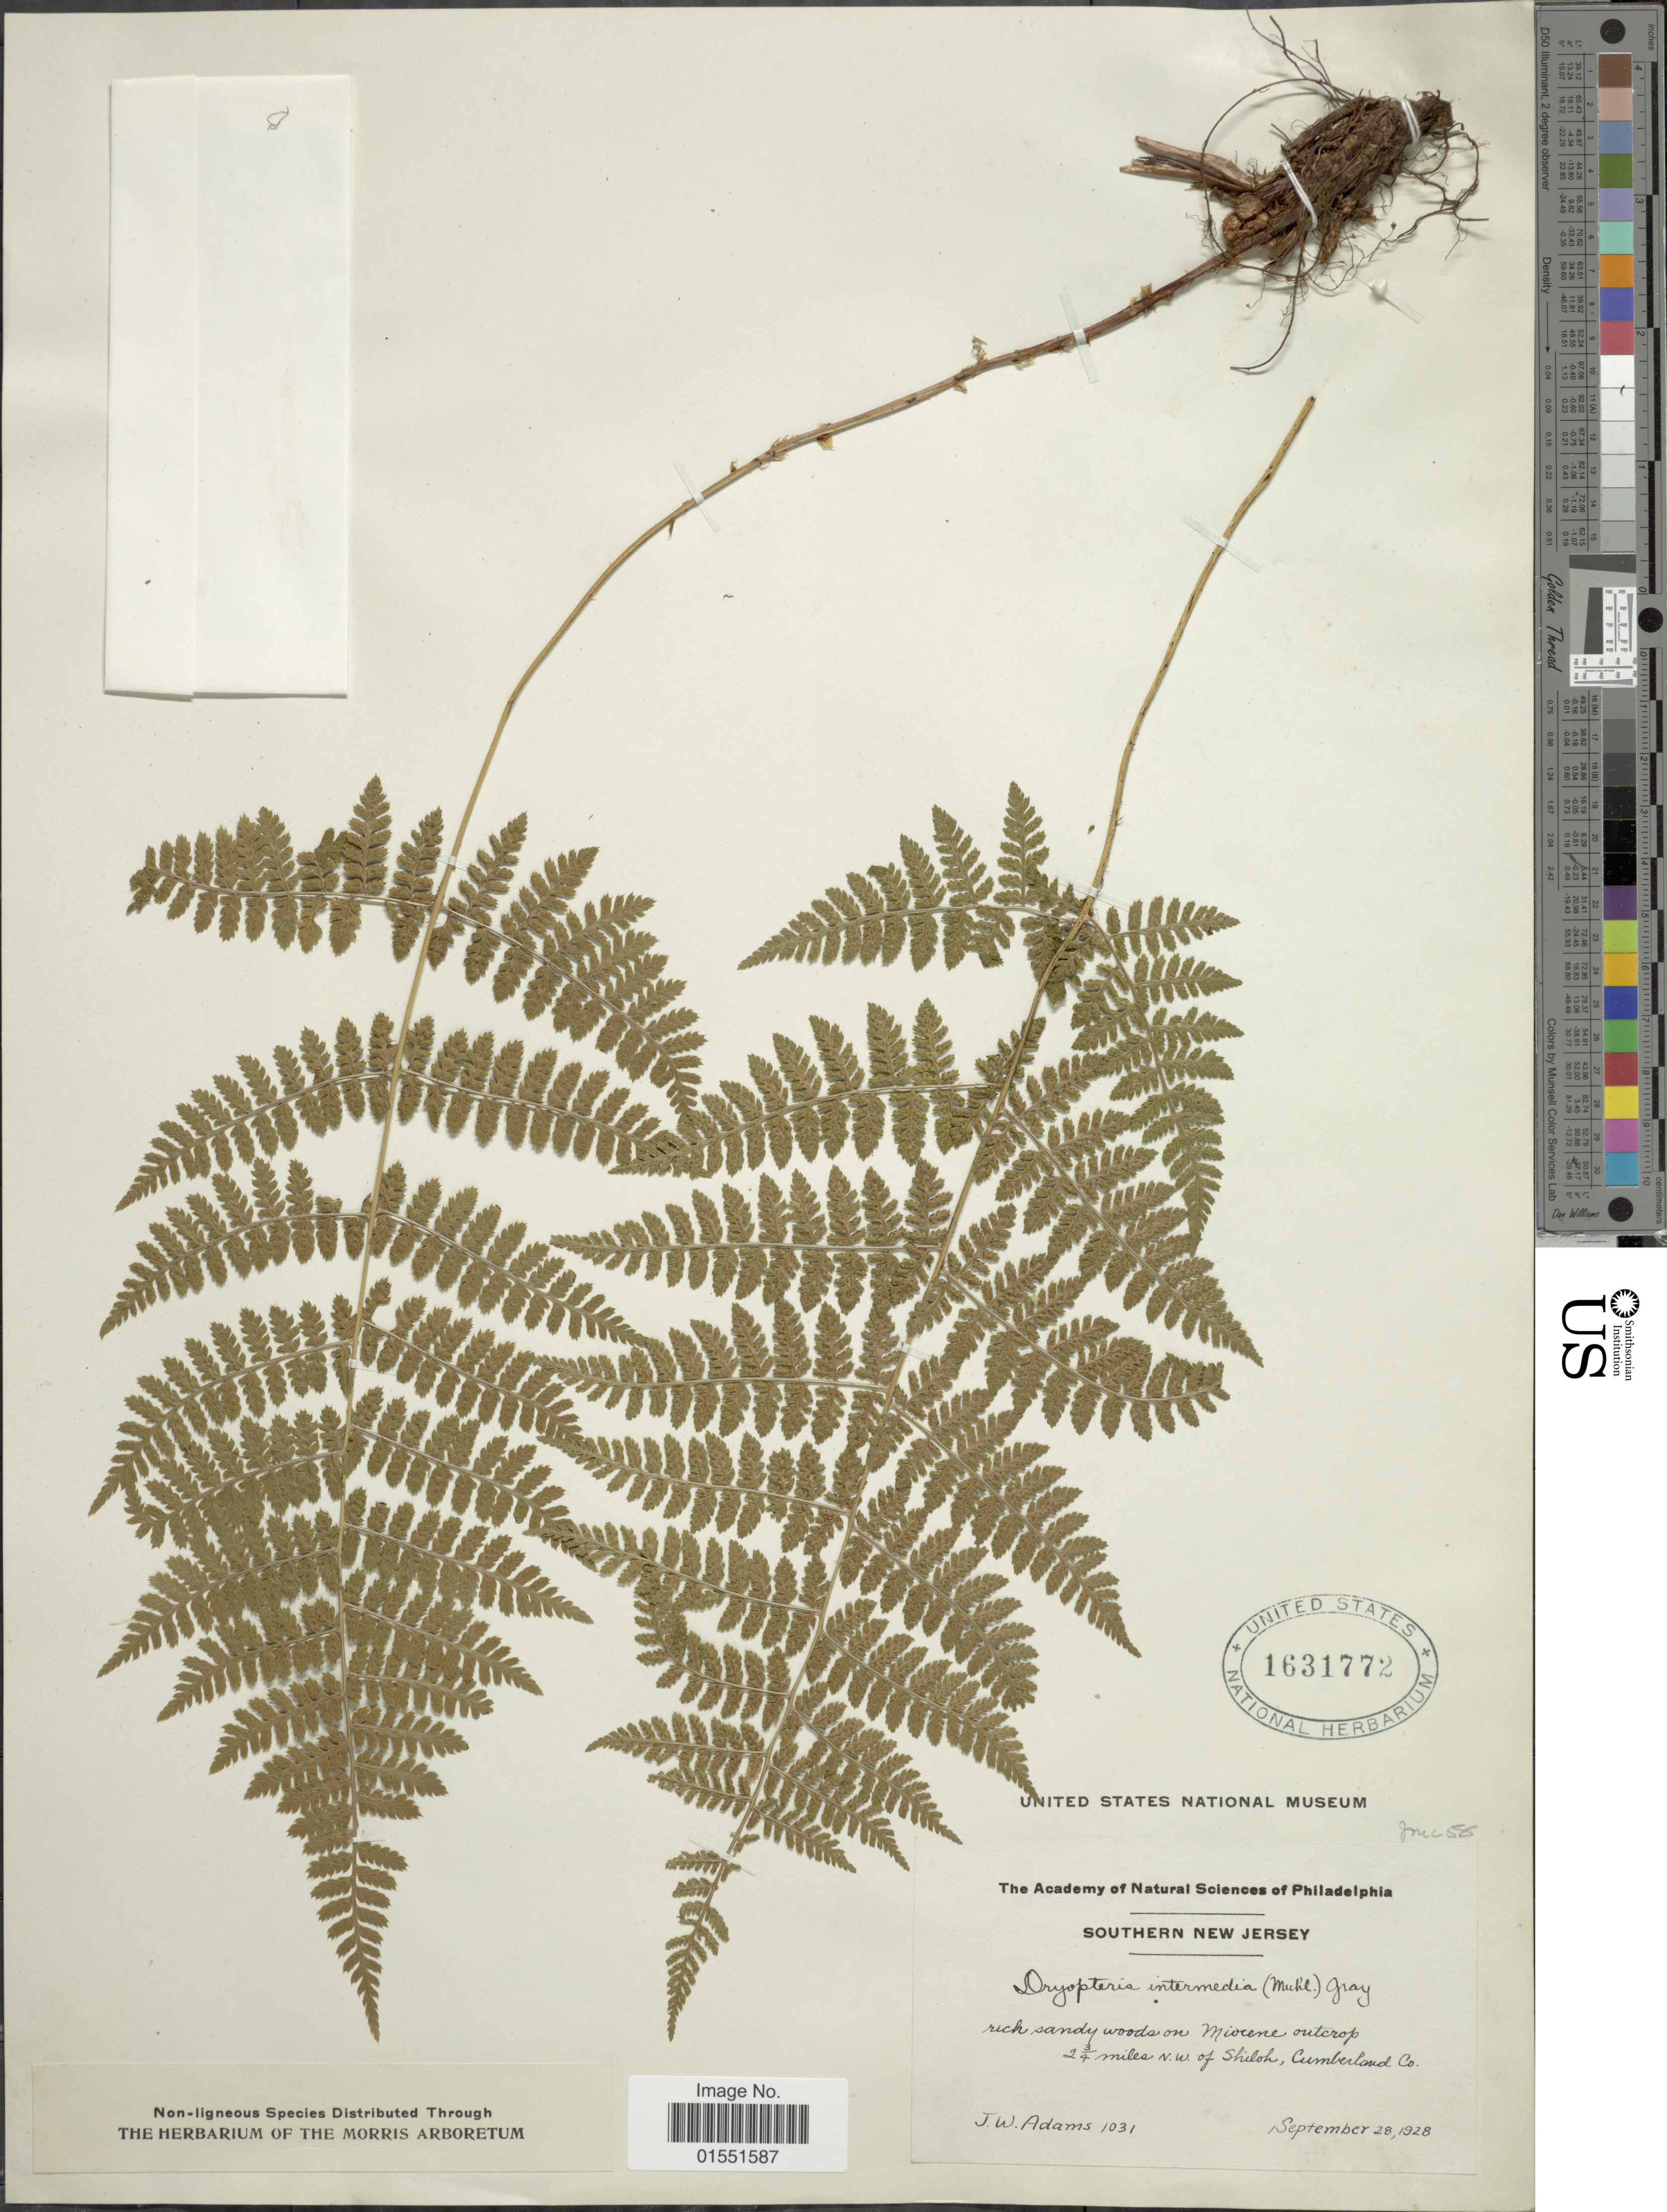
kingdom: Plantae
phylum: Tracheophyta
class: Polypodiopsida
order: Polypodiales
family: Dryopteridaceae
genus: Dryopteris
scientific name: Dryopteris intermedia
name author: (Muhl.) A. Gray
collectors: J. Adams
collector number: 1031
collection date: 1928-09-28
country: United States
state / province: New Jersey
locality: Southern New Jersey. Miocene outrcop 2¾ miles n.w. of Shiloh, Cumberland Co.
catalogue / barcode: US 1631772